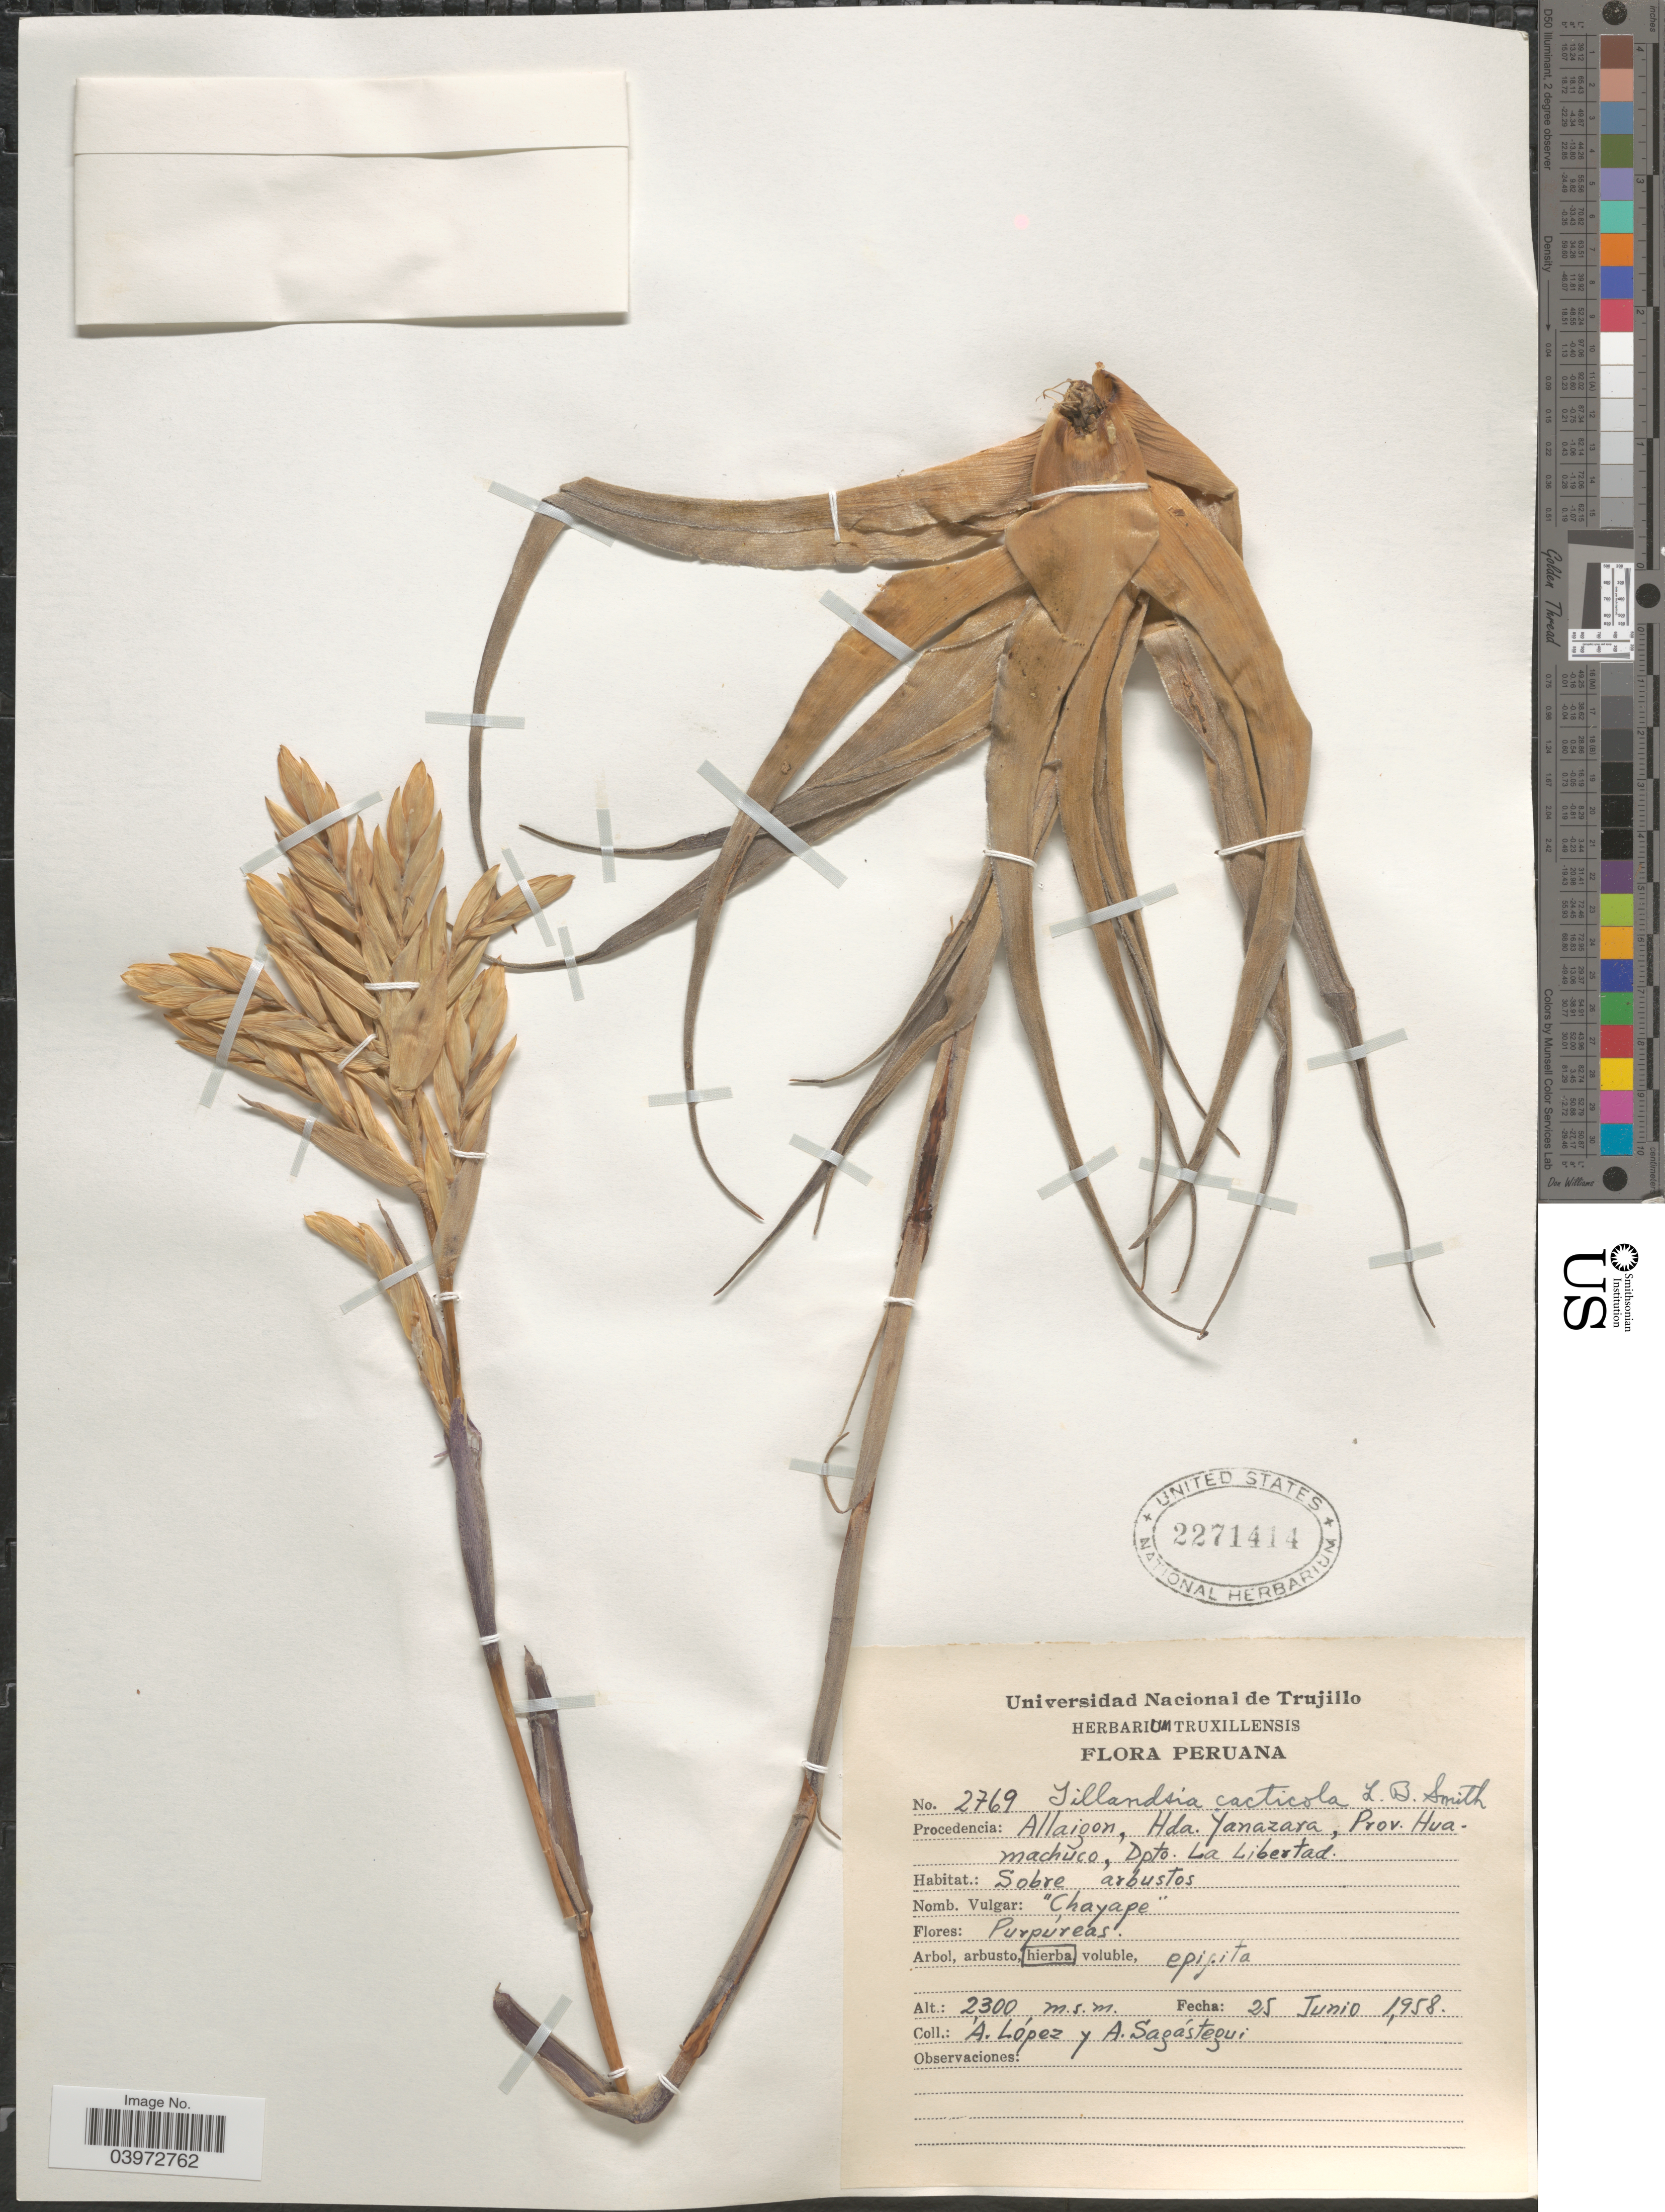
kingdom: Plantae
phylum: Tracheophyta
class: Liliopsida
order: Poales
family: Bromeliaceae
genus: Tillandsia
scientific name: Tillandsia cacticola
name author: L.B. Sm.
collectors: A. López & A. Sagastegui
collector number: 2769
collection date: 1958-06-25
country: Peru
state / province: La Libertad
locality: Allaigon, Hda. Yanazara, Prov. Huamachuco, Dpto. La Libertad.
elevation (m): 2300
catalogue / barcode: US 2271414